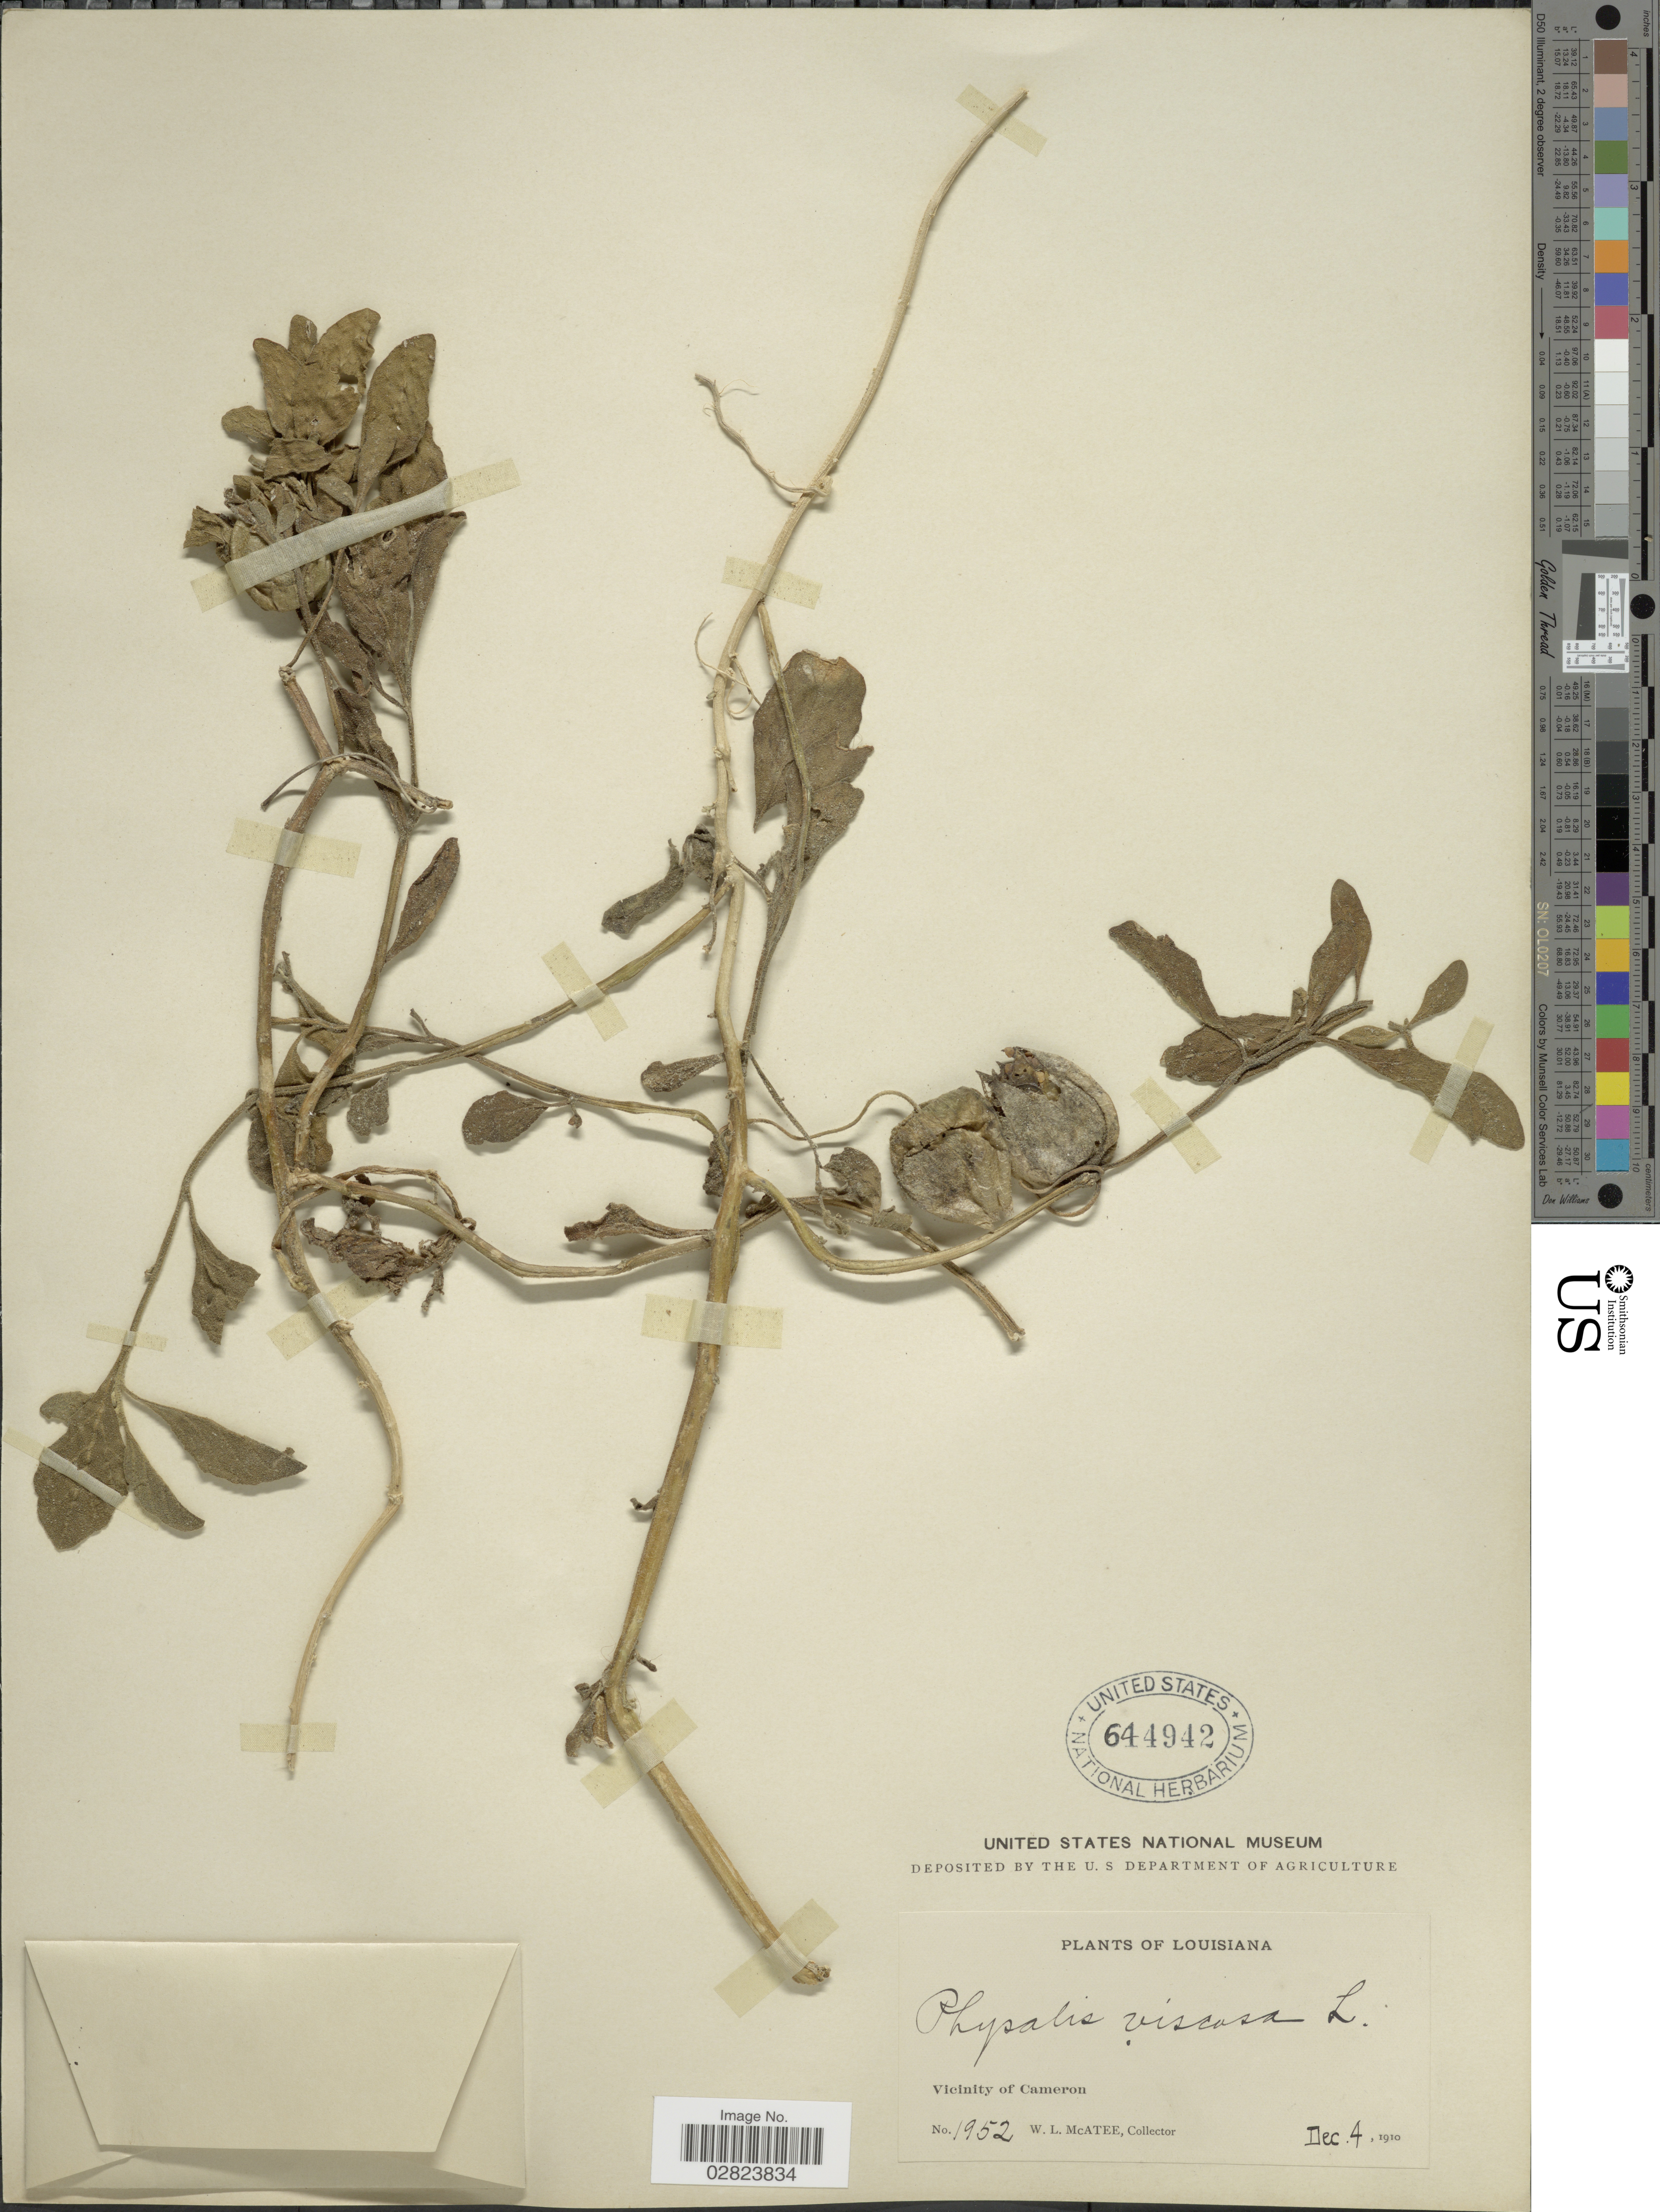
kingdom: Plantae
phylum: Tracheophyta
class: Magnoliopsida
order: Solanales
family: Solanaceae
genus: Physalis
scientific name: Physalis maritima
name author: M.A. Curtis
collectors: W. McAtee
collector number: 1952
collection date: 1910-12-04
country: United States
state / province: Louisiana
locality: Vicinity of Cameron.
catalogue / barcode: US 644942